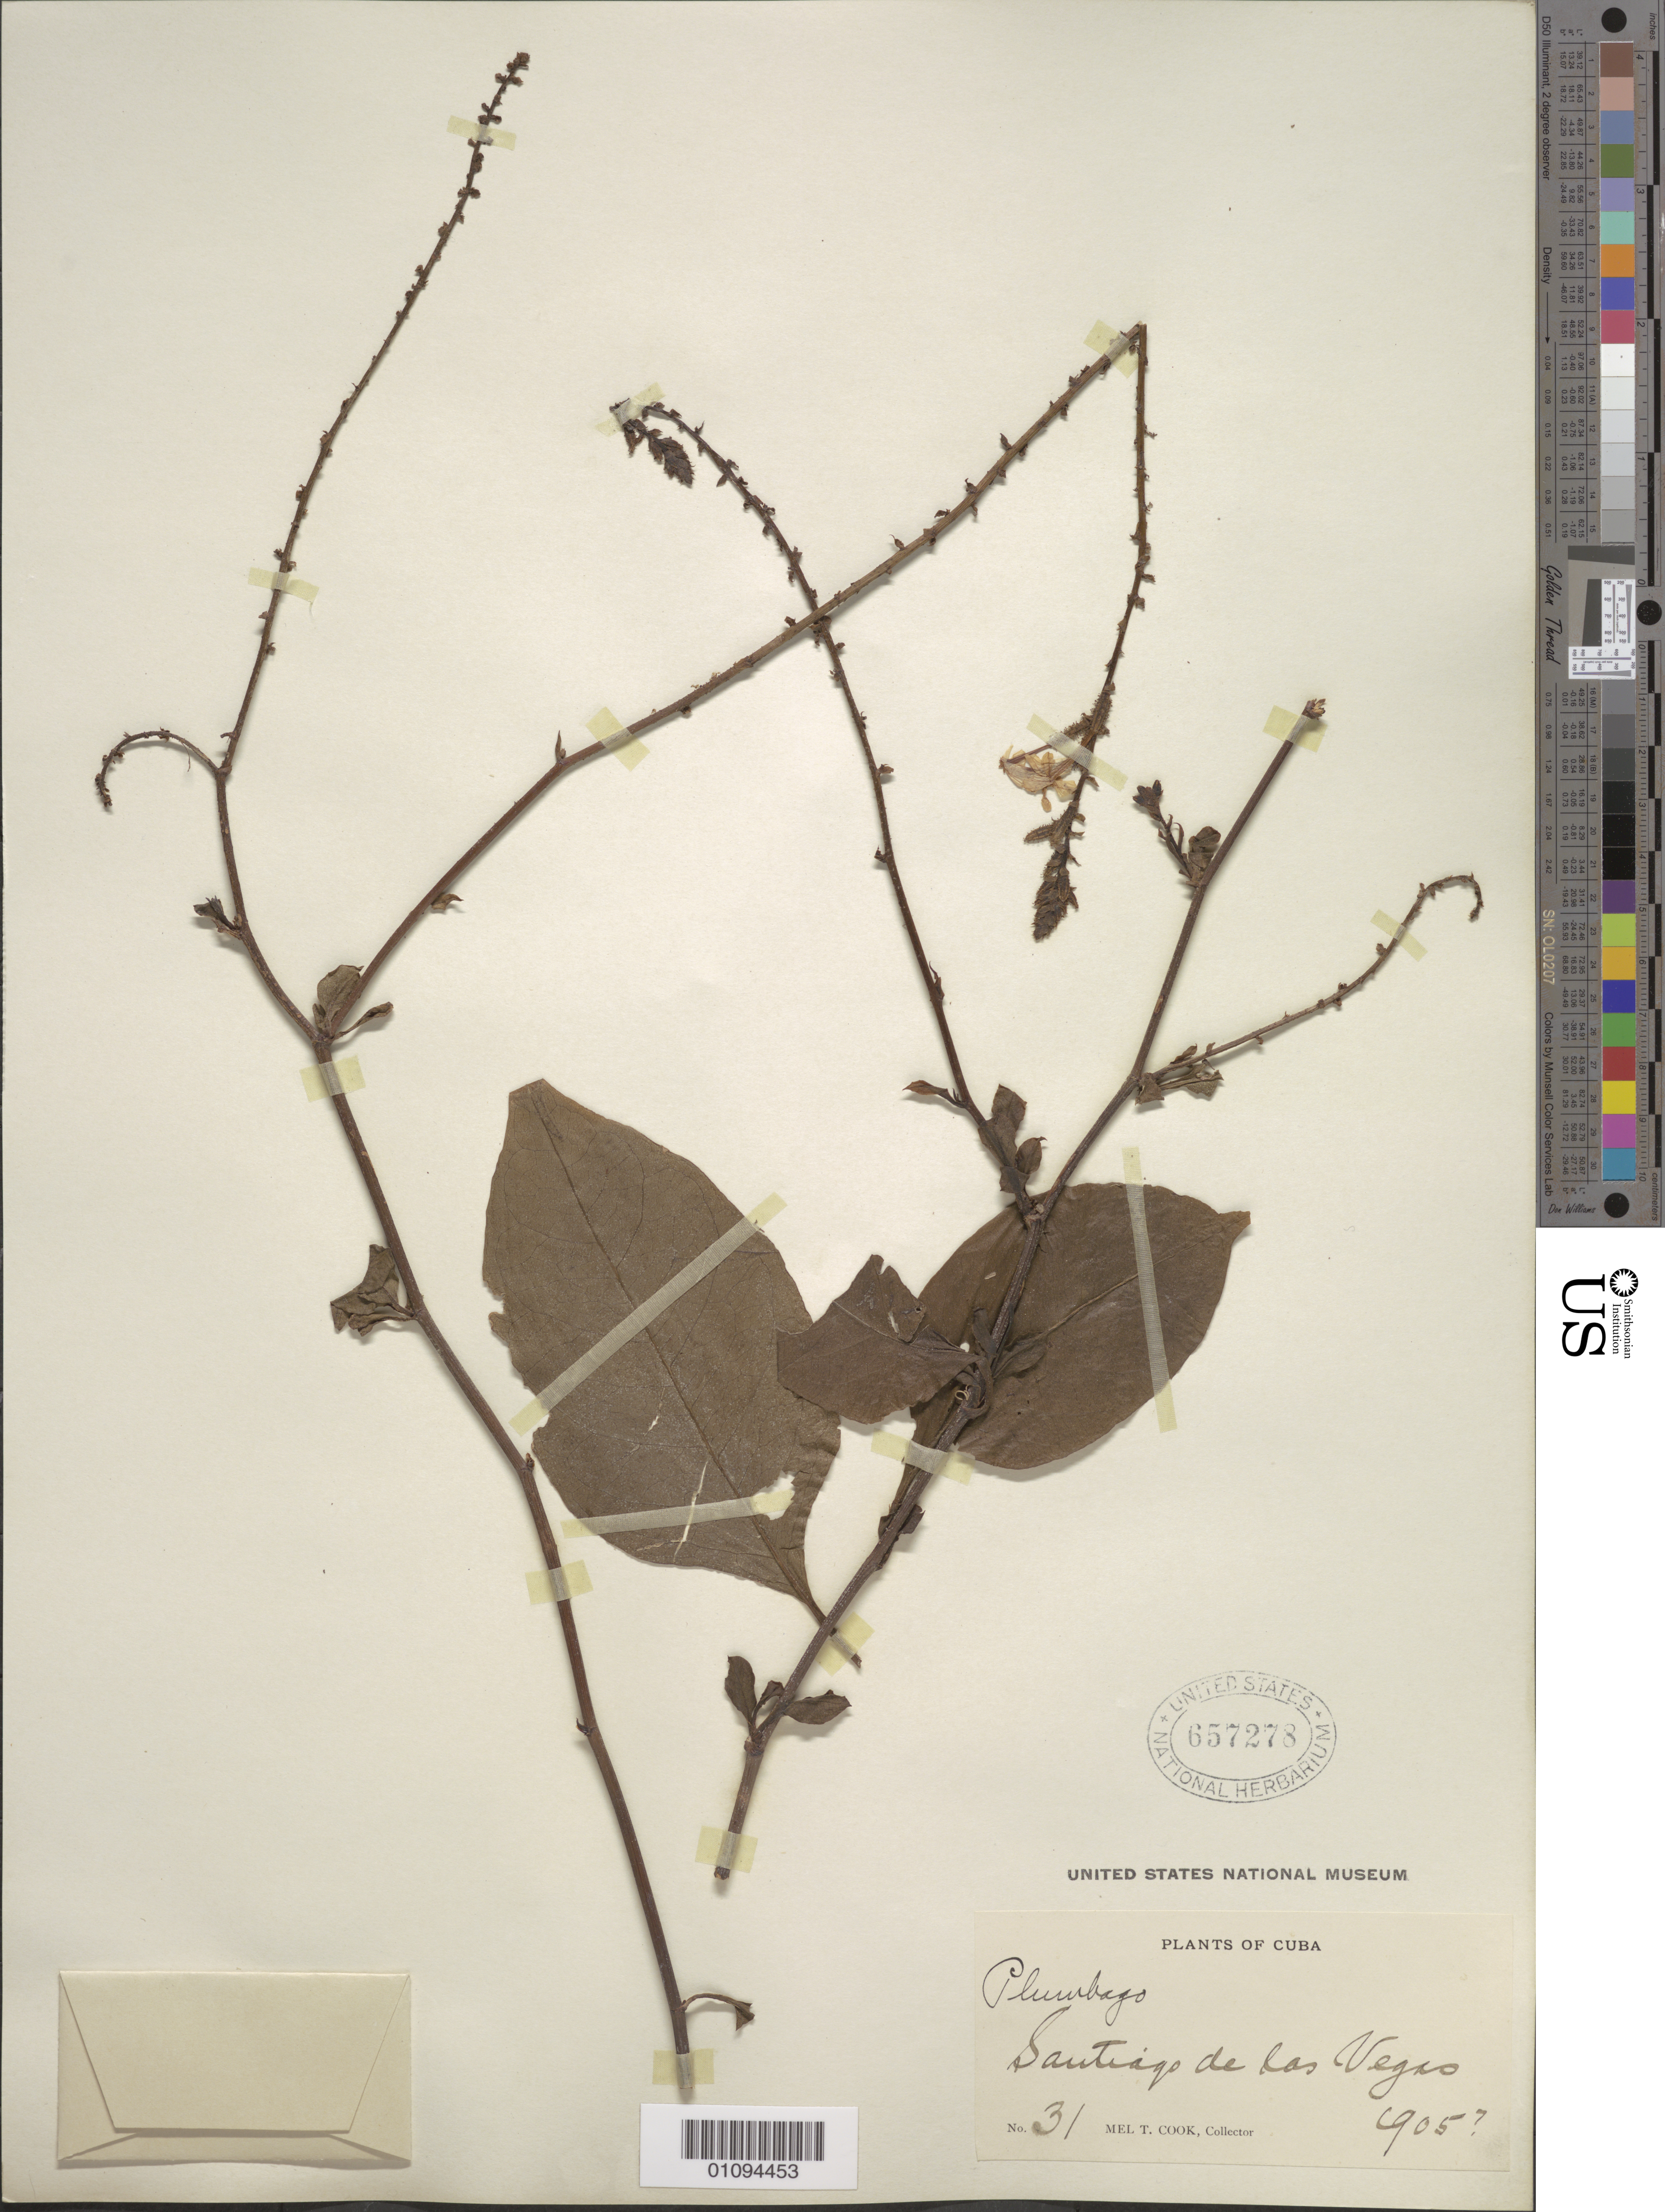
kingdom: Plantae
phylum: Tracheophyta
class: Magnoliopsida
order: Caryophyllales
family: Plumbaginaceae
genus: Plumbago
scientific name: Plumbago scandens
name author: L.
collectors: M. T. Cook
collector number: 31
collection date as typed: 1905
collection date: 1905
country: Cuba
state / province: La Habana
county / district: Municipio Boyeros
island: Cuba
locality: Santiago de las Vegas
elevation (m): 97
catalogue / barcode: US 657278